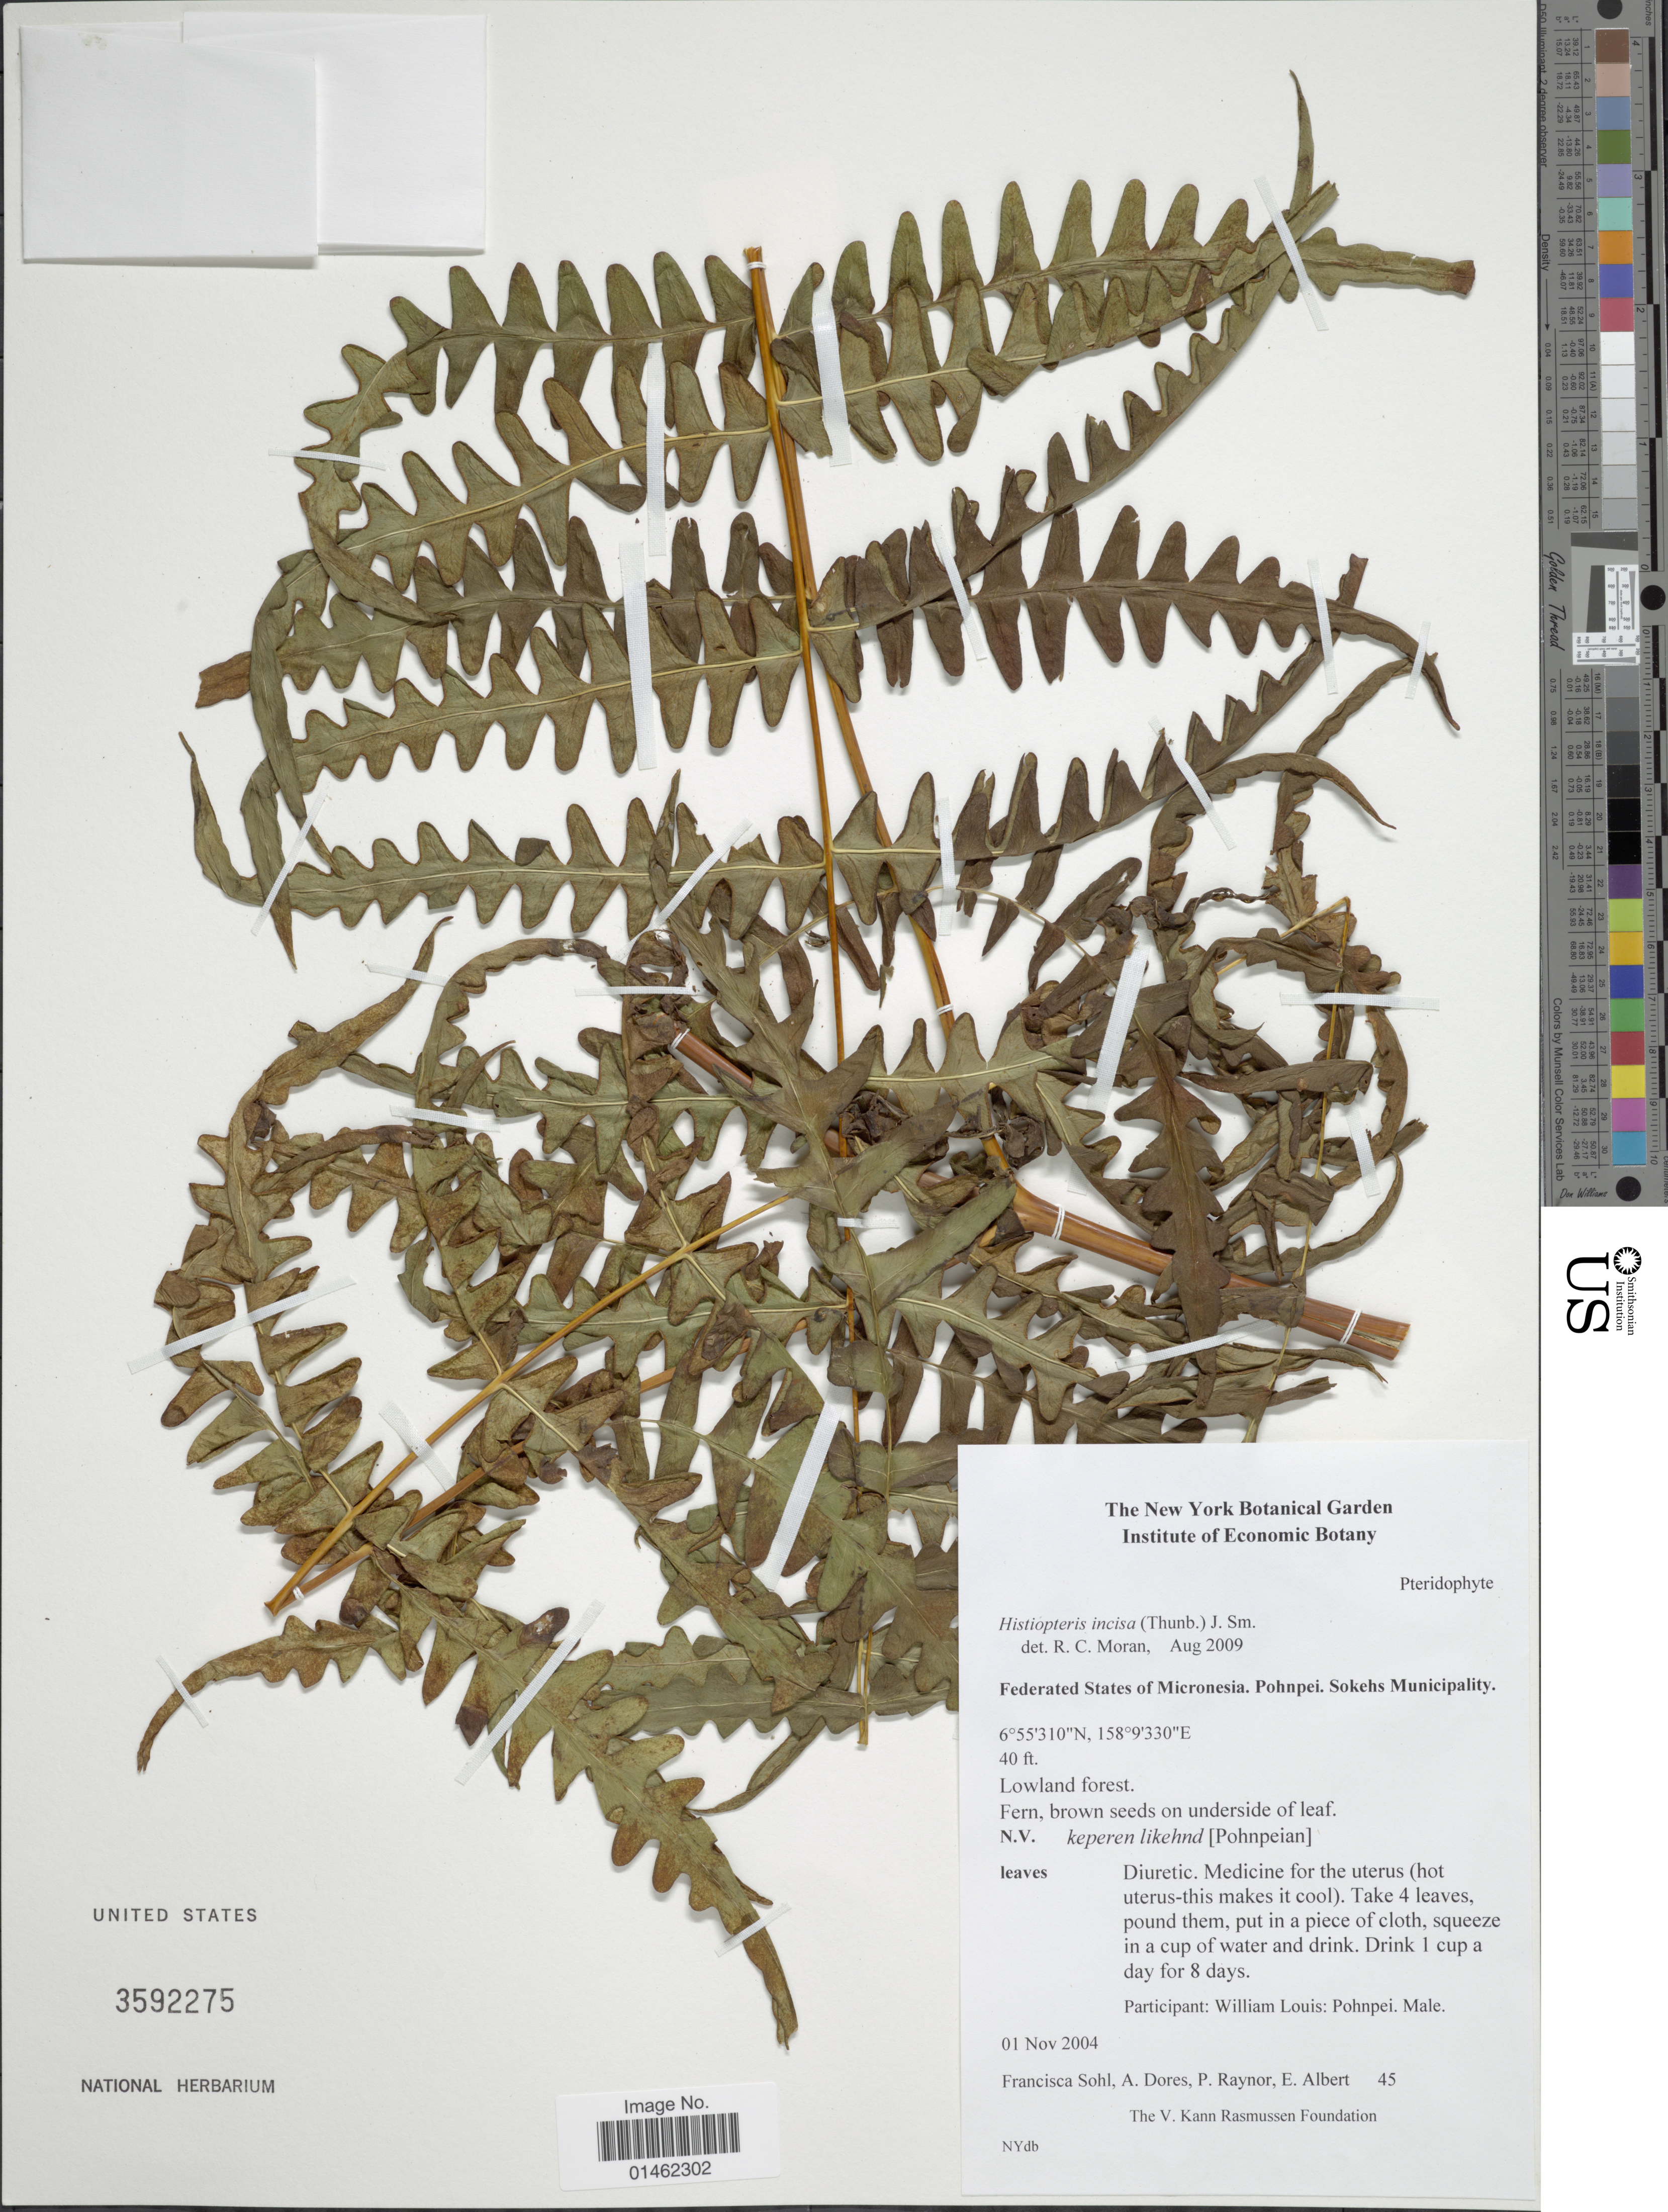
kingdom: Plantae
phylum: Tracheophyta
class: Polypodiopsida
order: Polypodiales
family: Dennstaedtiaceae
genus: Histiopteris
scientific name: Histiopteris incisa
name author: (Thunb.) J. Sm.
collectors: F. Sohl, A. Dores, P. Raynor & E. Albert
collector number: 45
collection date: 2004-11-01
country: Micronesia, Federated States of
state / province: Pohnpei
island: Pohnpei [Ponape]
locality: Federates States of Micronesia, Sokehs Municipality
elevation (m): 12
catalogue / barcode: US 3592275